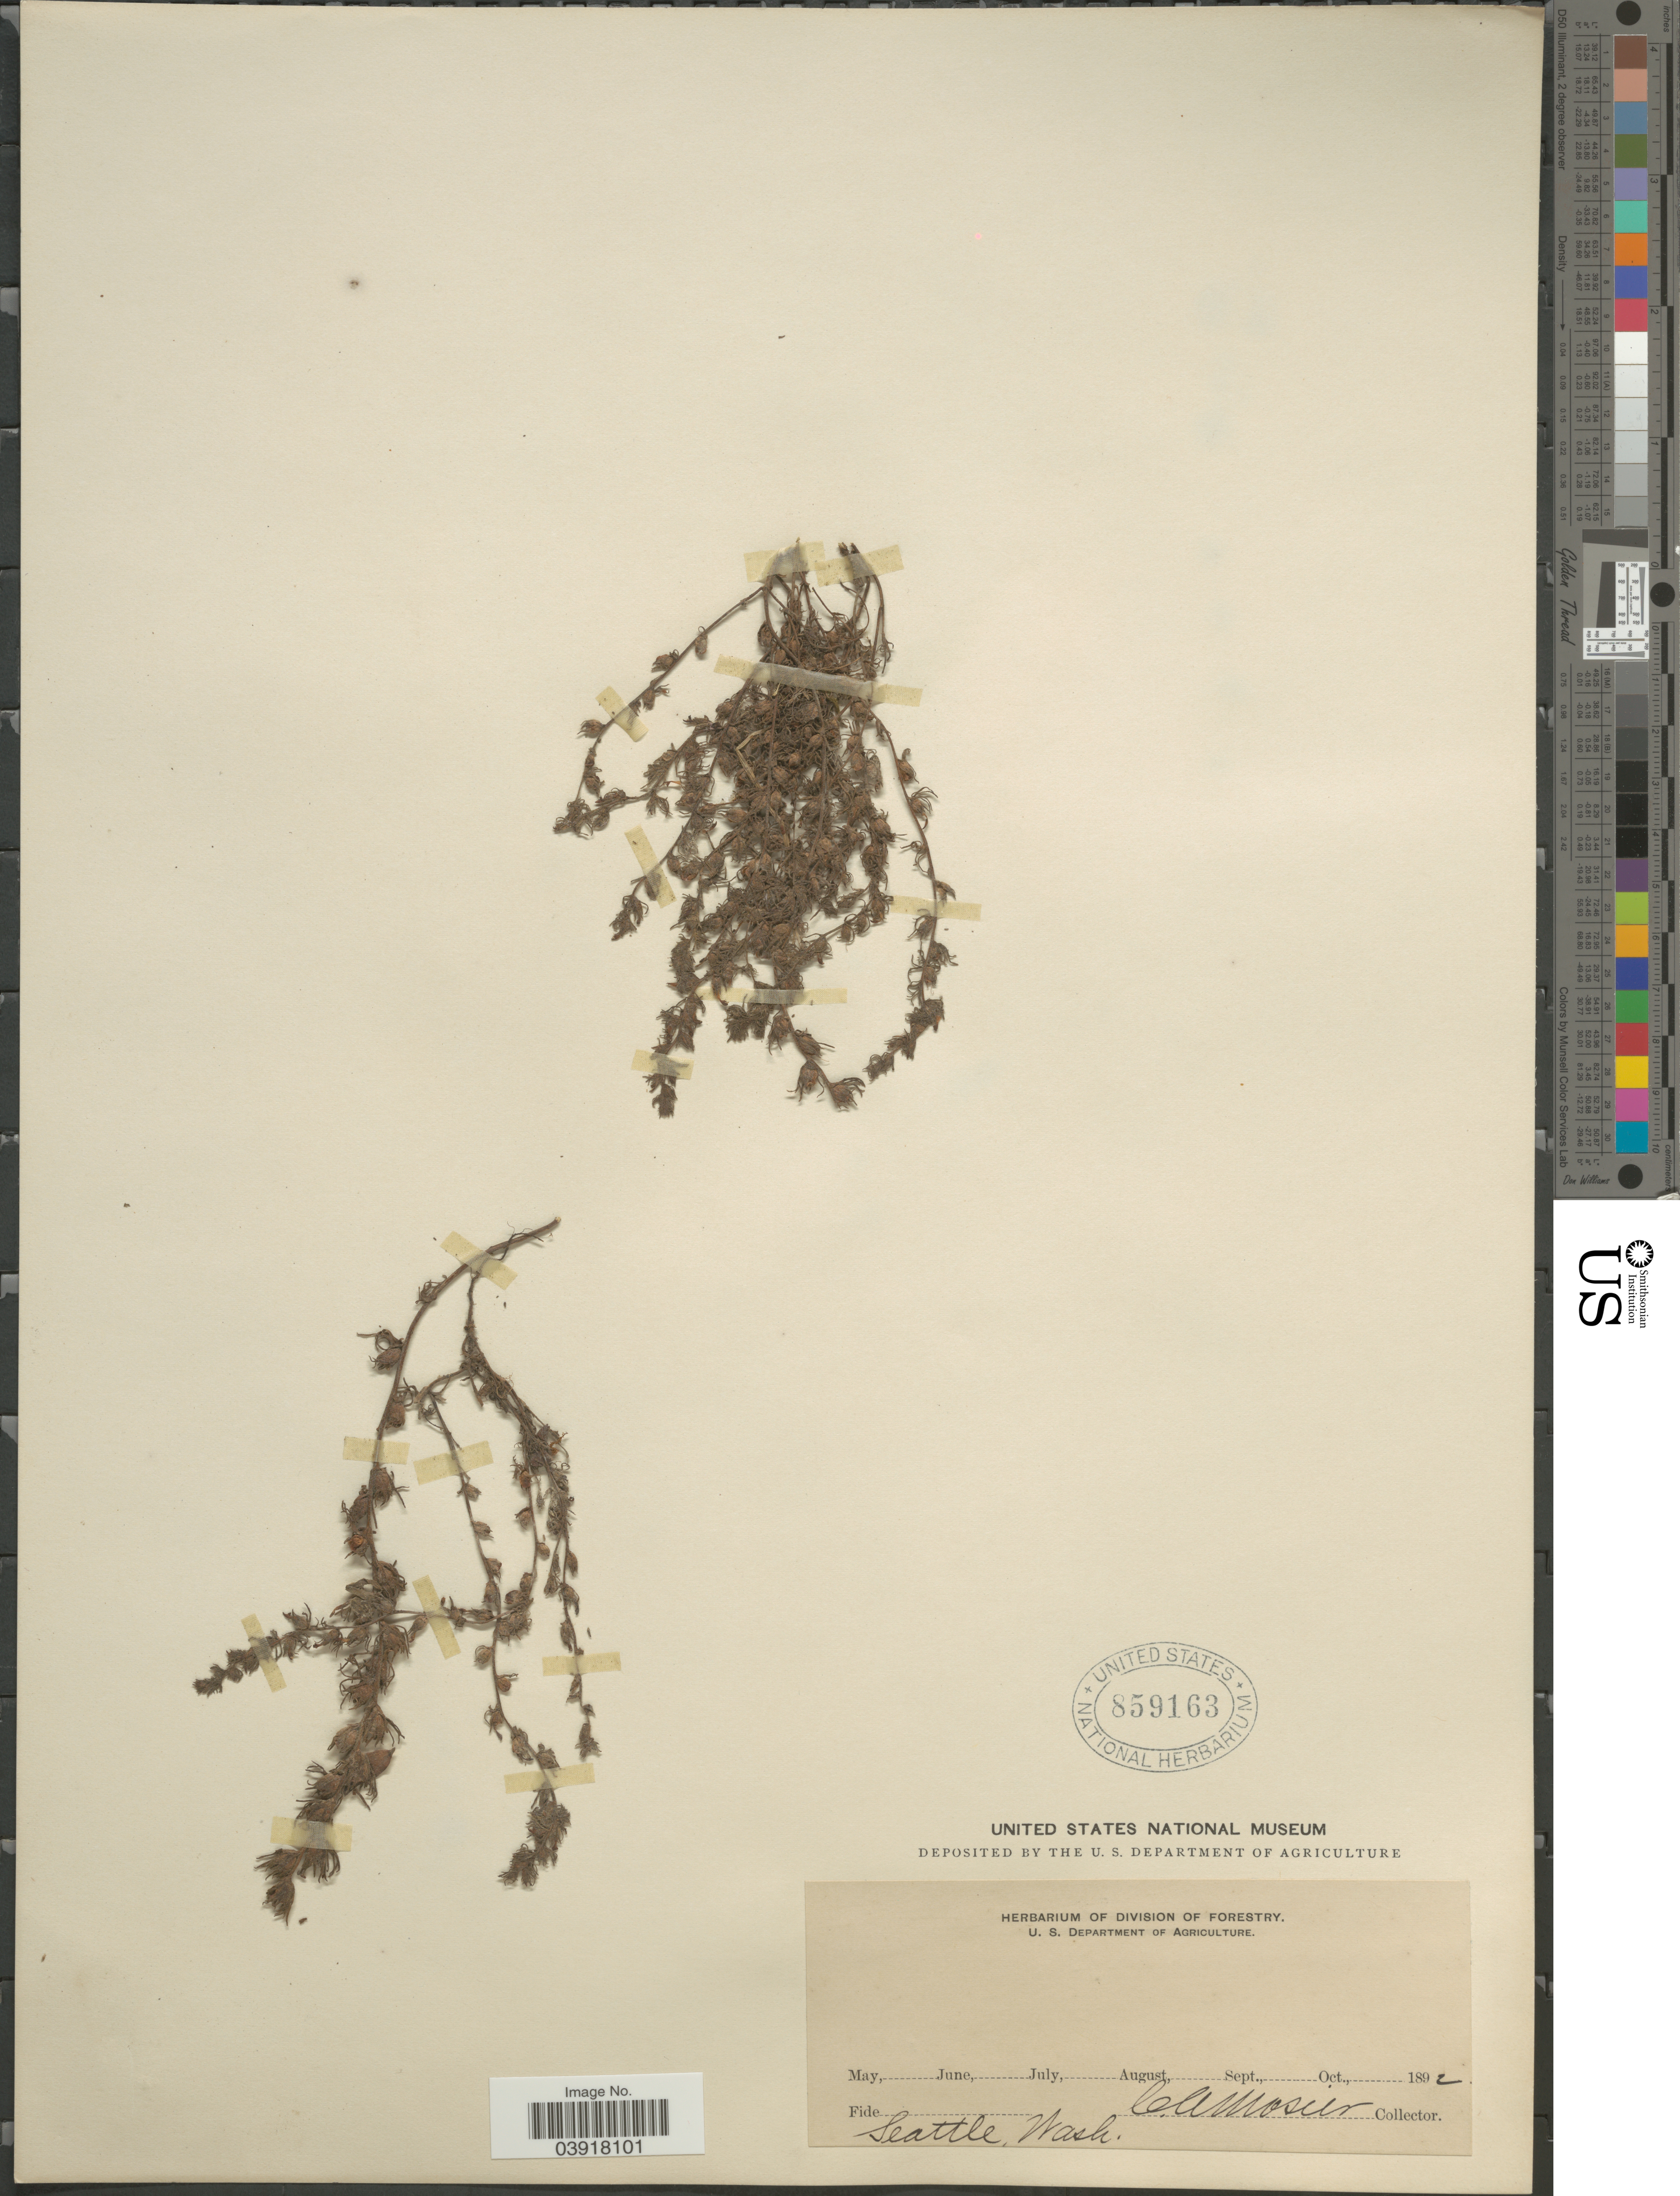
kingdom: Plantae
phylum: Tracheophyta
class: Magnoliopsida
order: Lamiales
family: Orobanchaceae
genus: Orthocarpus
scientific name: Orthocarpus pusillus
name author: Benth.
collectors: C. A. Mosier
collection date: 1892-05/1892-10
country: United States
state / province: Washington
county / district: King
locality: Seattle.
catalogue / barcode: US 859163